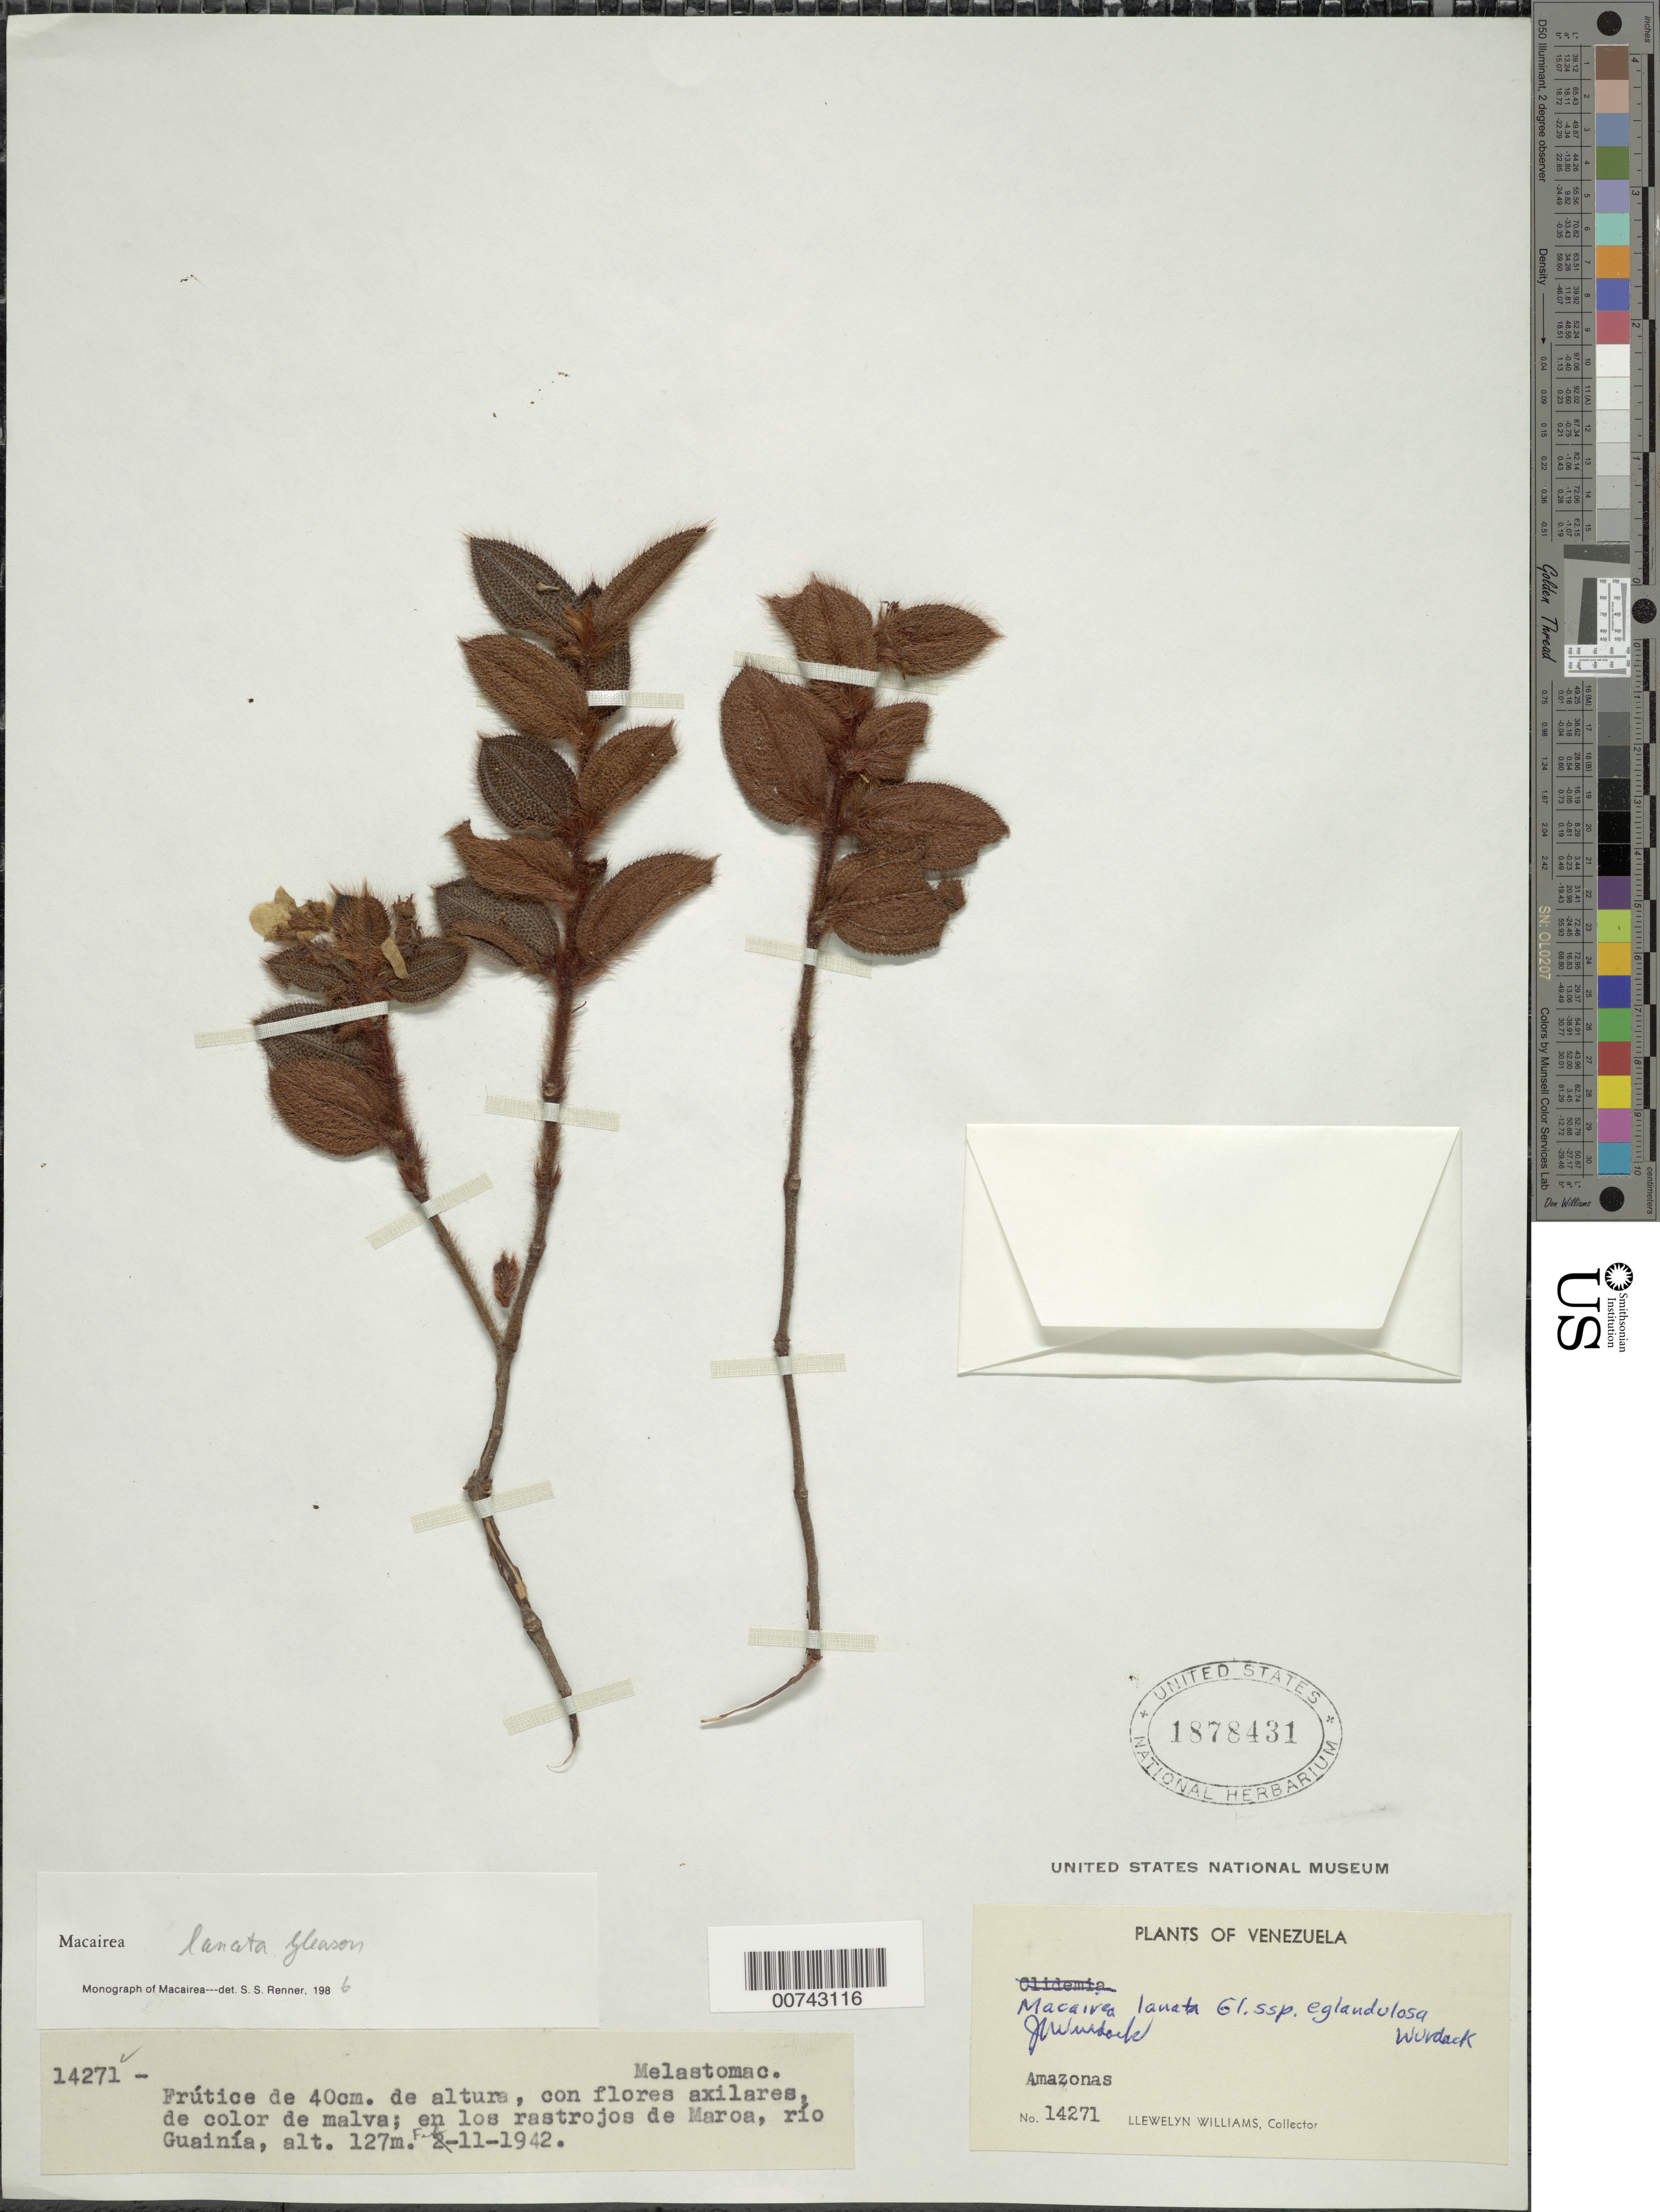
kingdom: Plantae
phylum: Tracheophyta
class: Magnoliopsida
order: Myrtales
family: Melastomataceae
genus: Macairea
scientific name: Macairea lanata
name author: Gleason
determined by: Wurdack, John J., (US), US (UNITED STATES)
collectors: Ll. Williams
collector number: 14271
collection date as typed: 11-Feb-42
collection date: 1942-02-11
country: Venezuela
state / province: Amazonas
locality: Maroa, Río Guainía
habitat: Rastrojos de Maroa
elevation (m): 127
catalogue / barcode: US 1878431